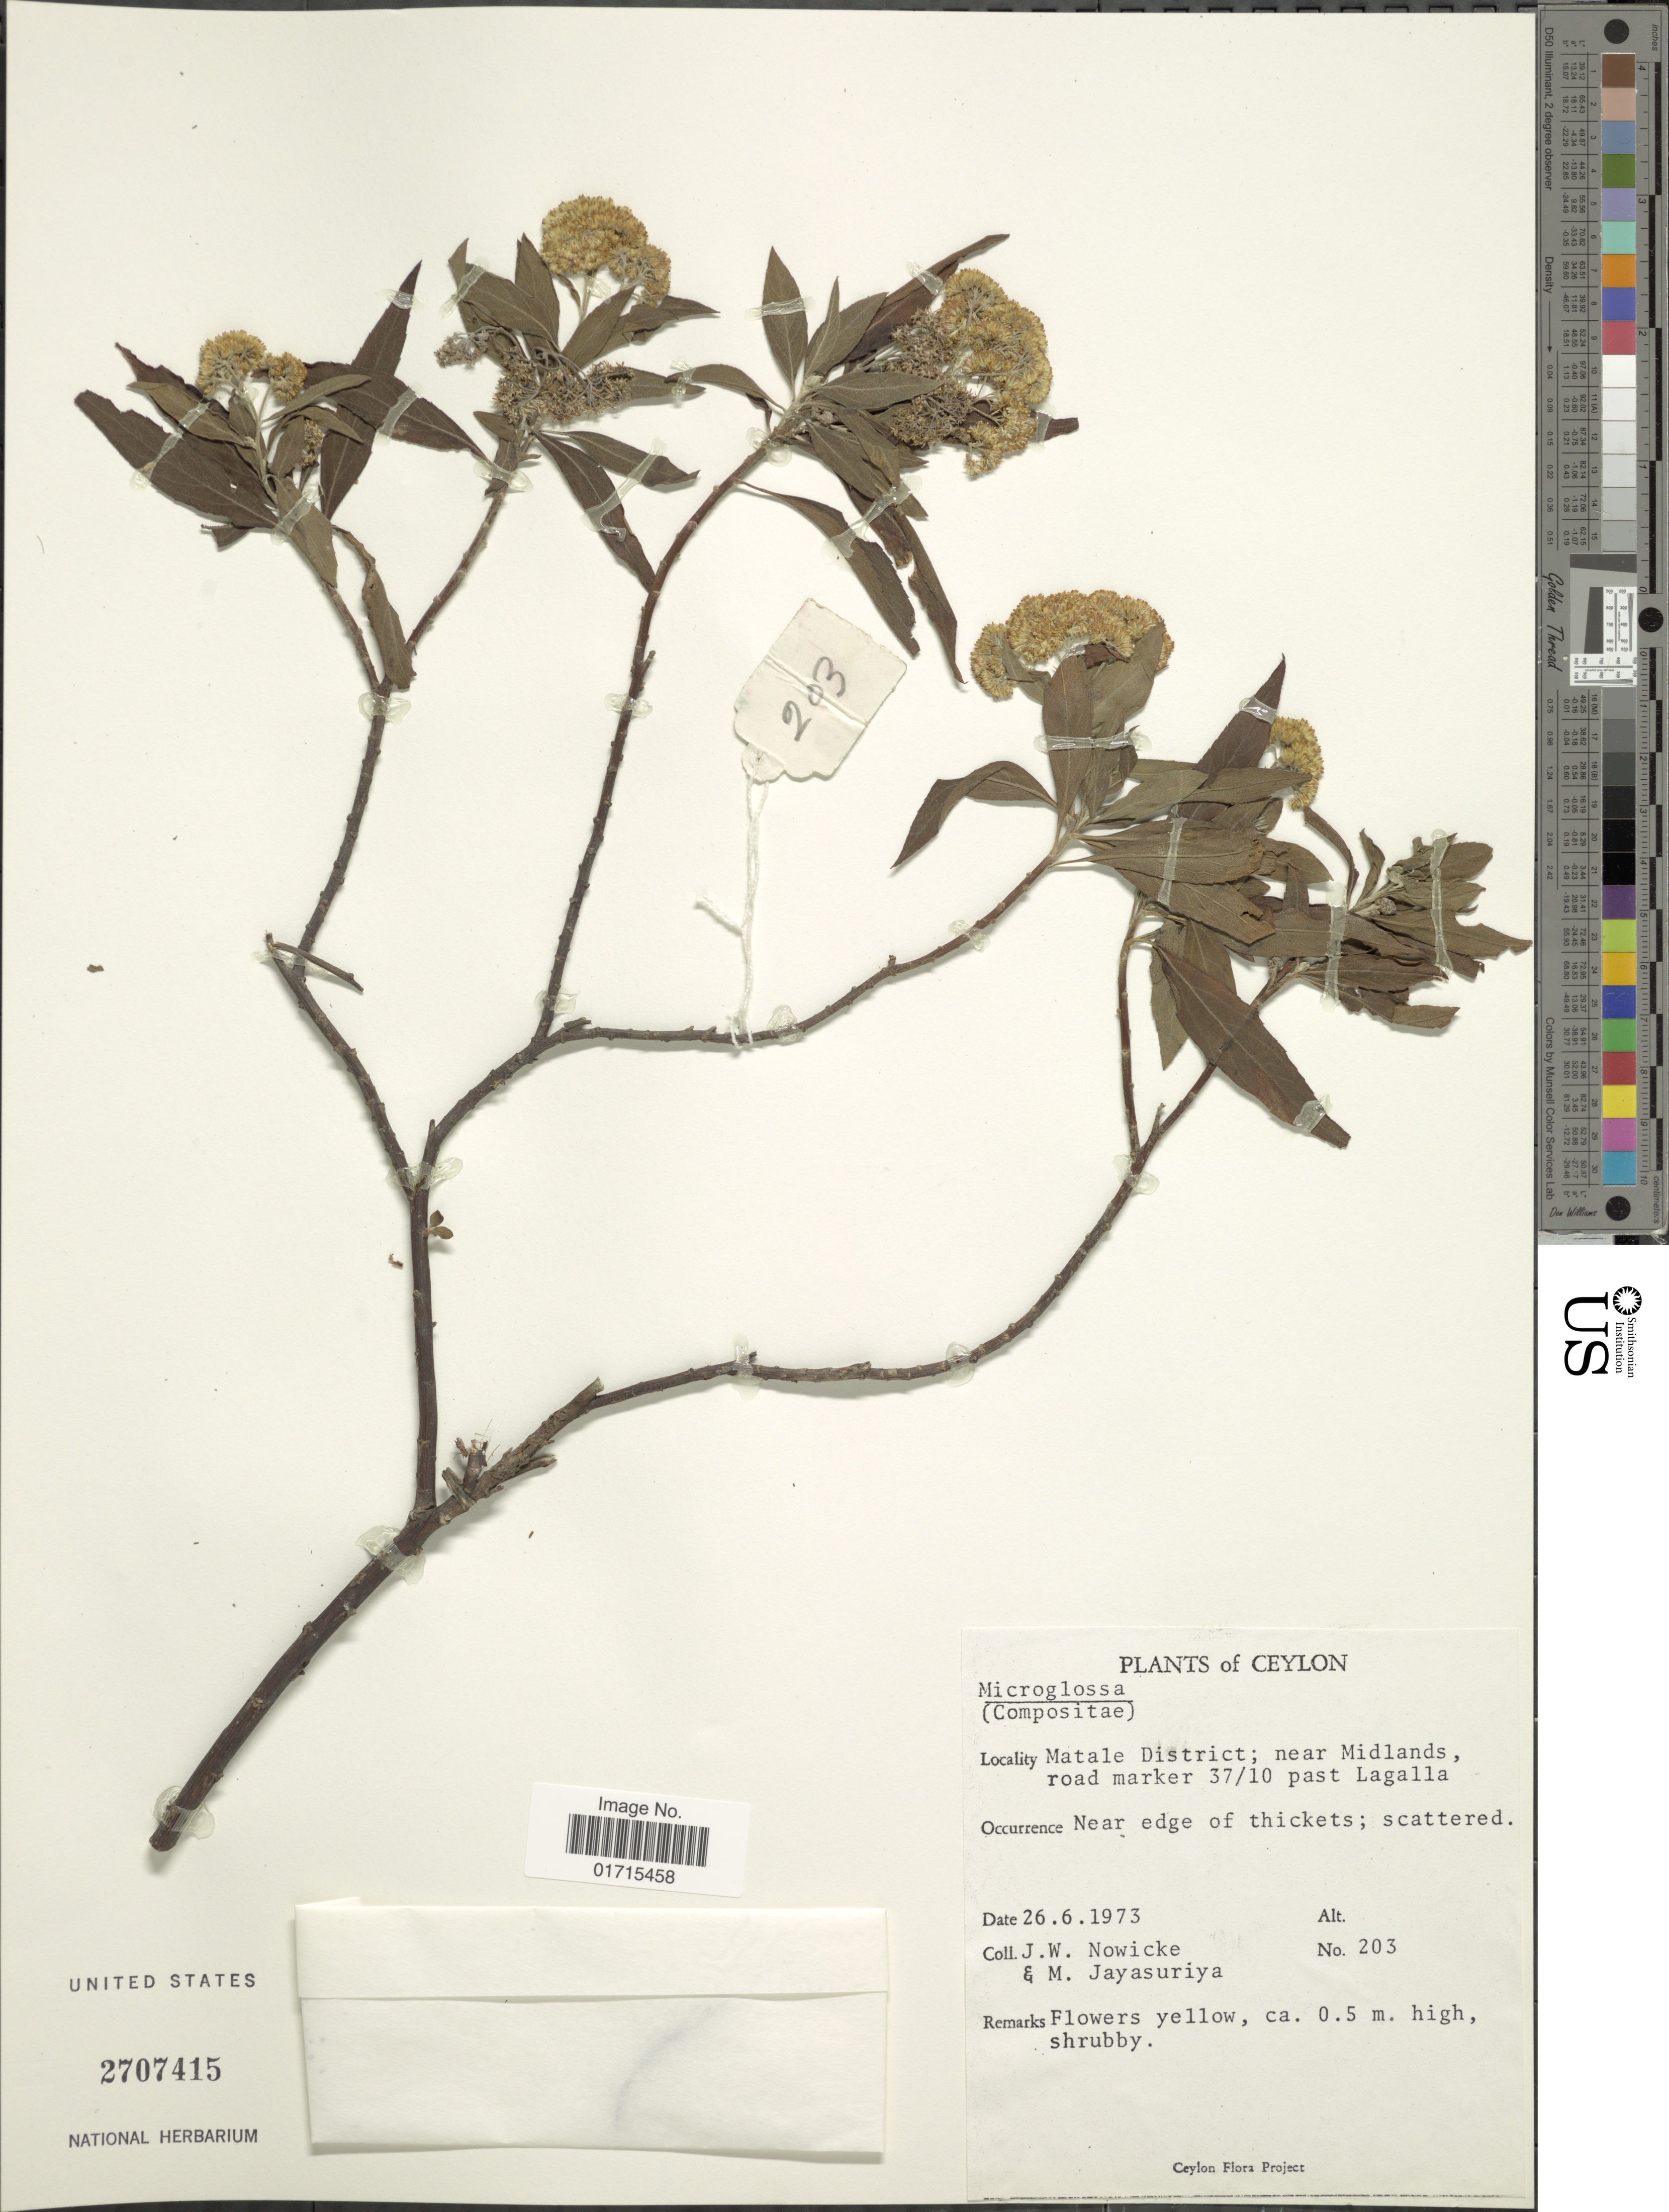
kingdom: Plantae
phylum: Tracheophyta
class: Magnoliopsida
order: Asterales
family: Asteraceae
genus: Microglossa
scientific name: Microglossa sp.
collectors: J. W. Nowicke & M. Jayasuriya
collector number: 203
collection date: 1973-06-26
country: Sri Lanka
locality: Matale District; near Midlands, road marker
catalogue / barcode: US 2707415